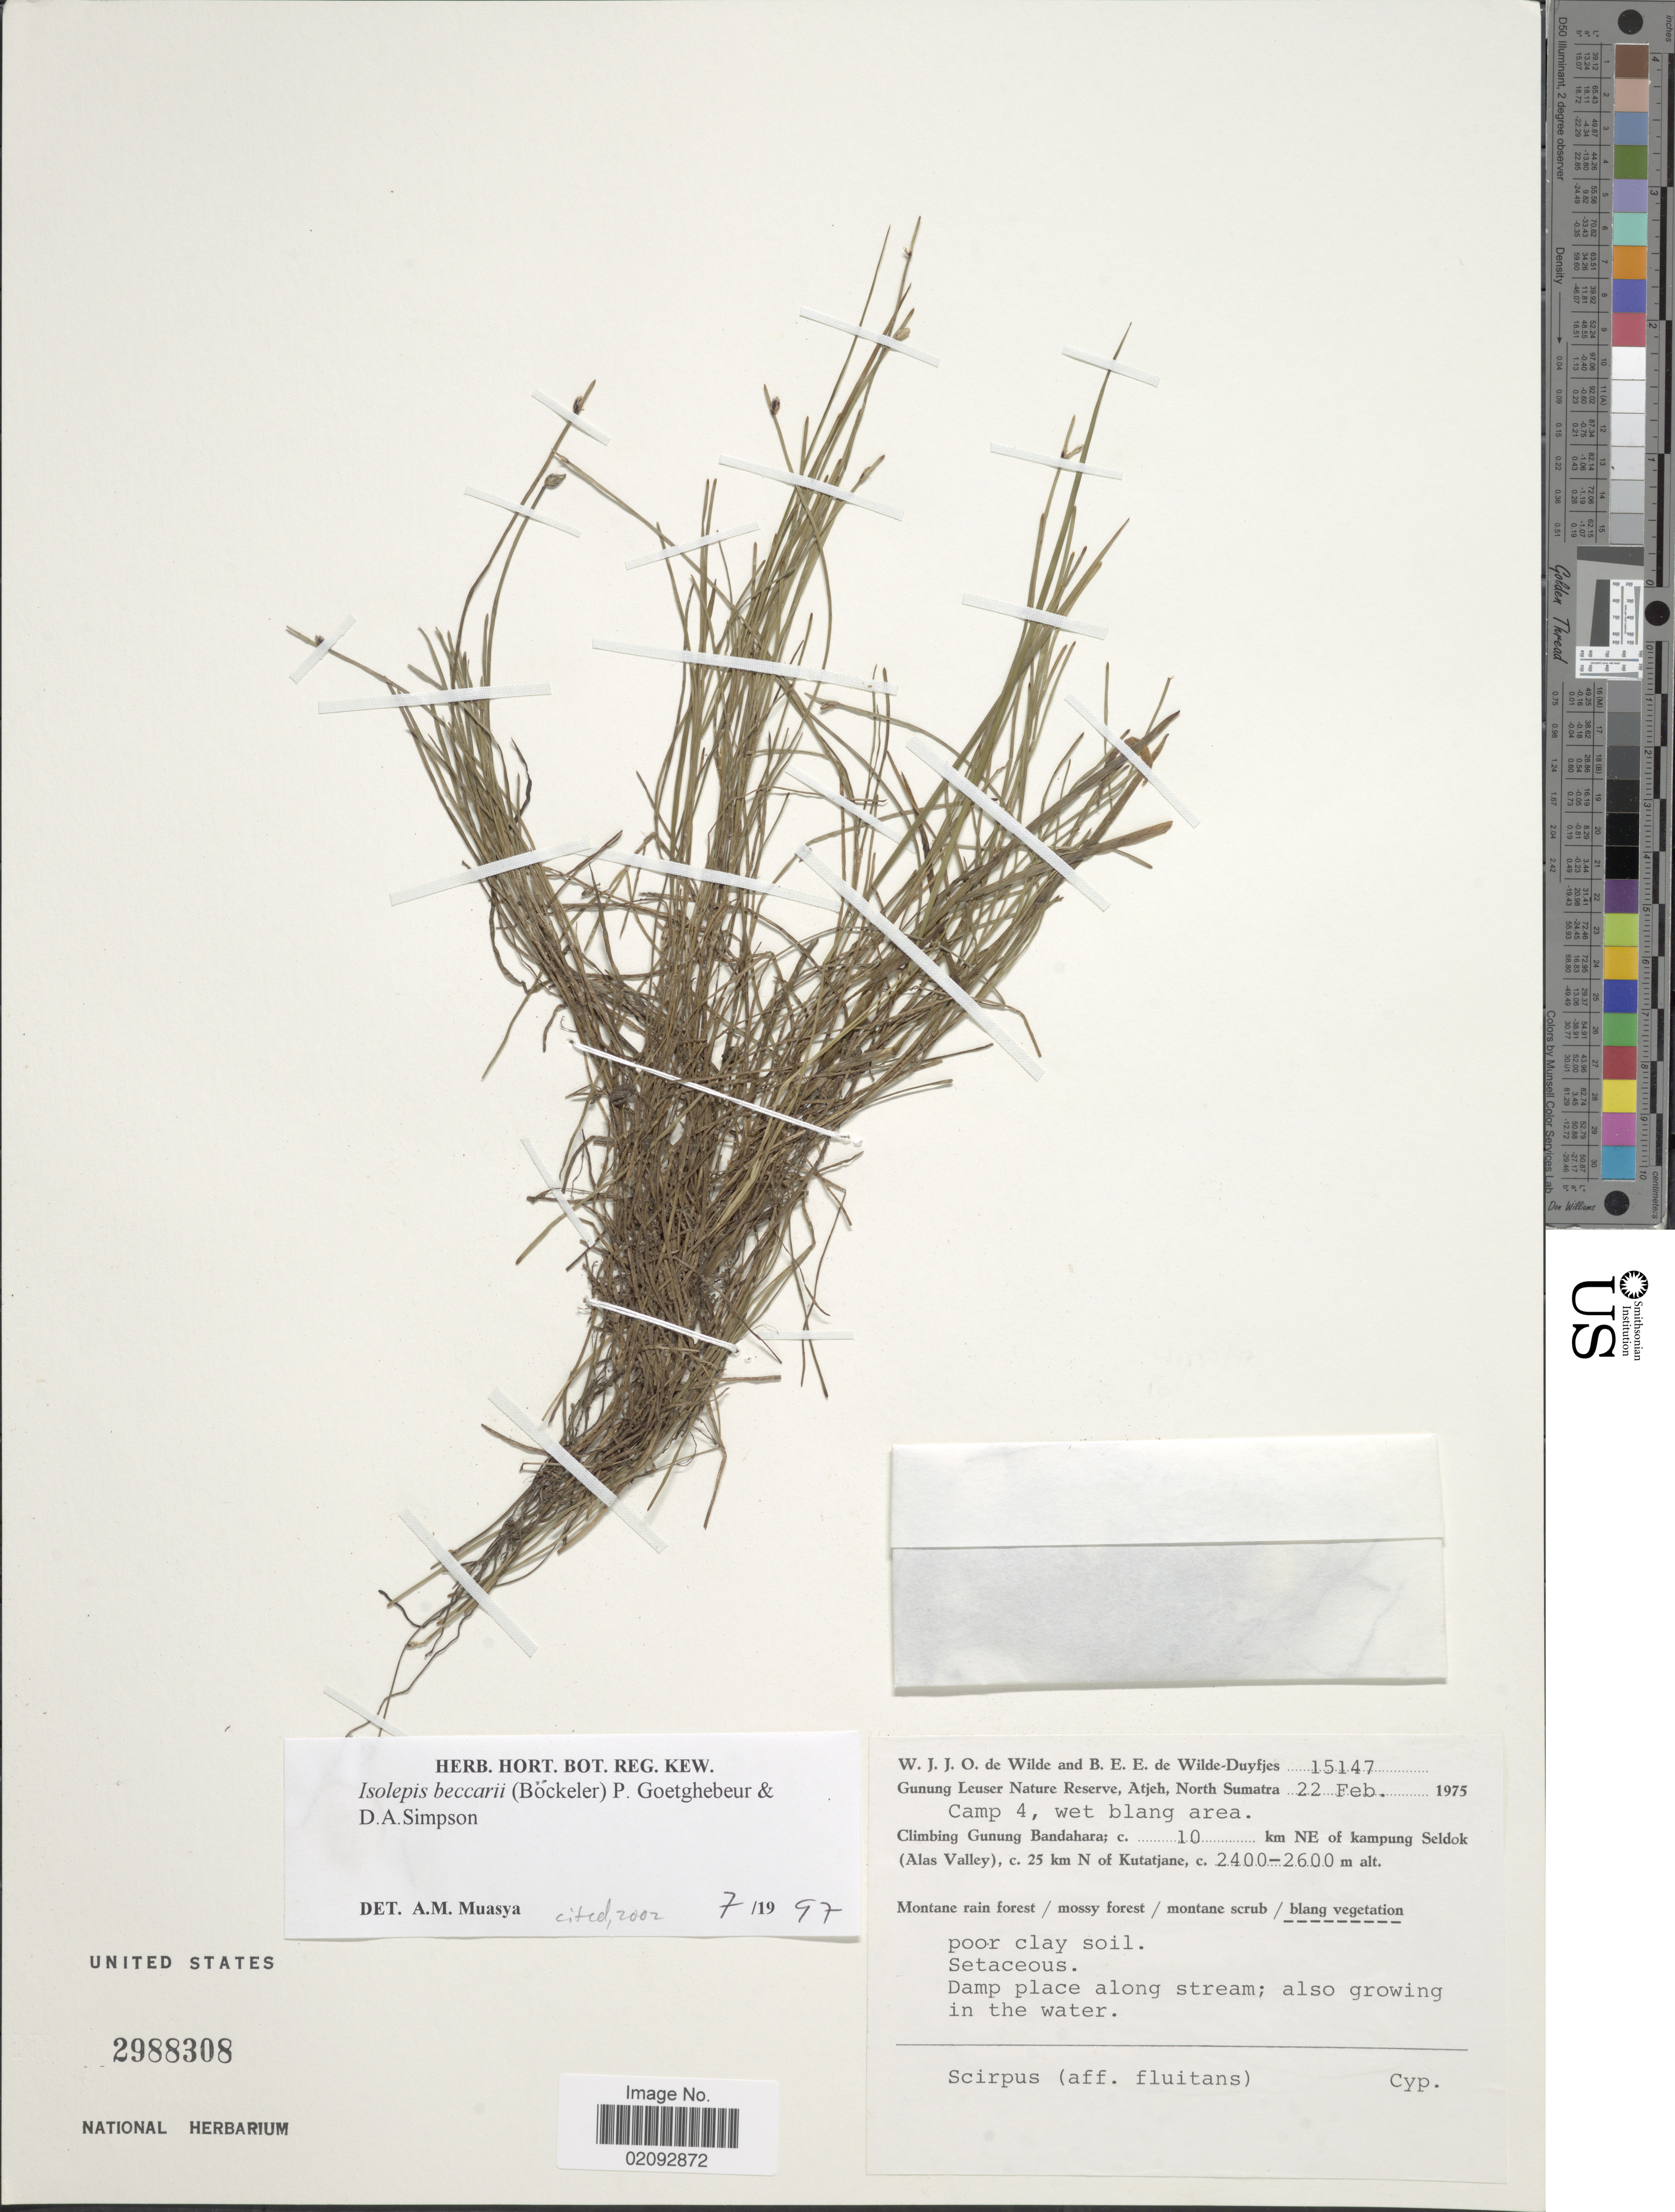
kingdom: Plantae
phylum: Tracheophyta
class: Liliopsida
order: Poales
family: Cyperaceae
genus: Isolepis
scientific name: Isolepis beccarii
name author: (Boeckeler) Goetgh. & D.A. Simpson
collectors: W. J. de Wilde & B. E. de Wilde-Duyfjes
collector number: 15147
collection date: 1975-02-22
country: Indonesia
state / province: Sumatra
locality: Gunung Leuser Nature Reserve, Atjeh, North Sumatra, Climbing Gunung Bandahara; c. 10 km NE of kampung Seldok (Alas Valley), c. 25 km N of Kutatjane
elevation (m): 2400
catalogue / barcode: US 2988308